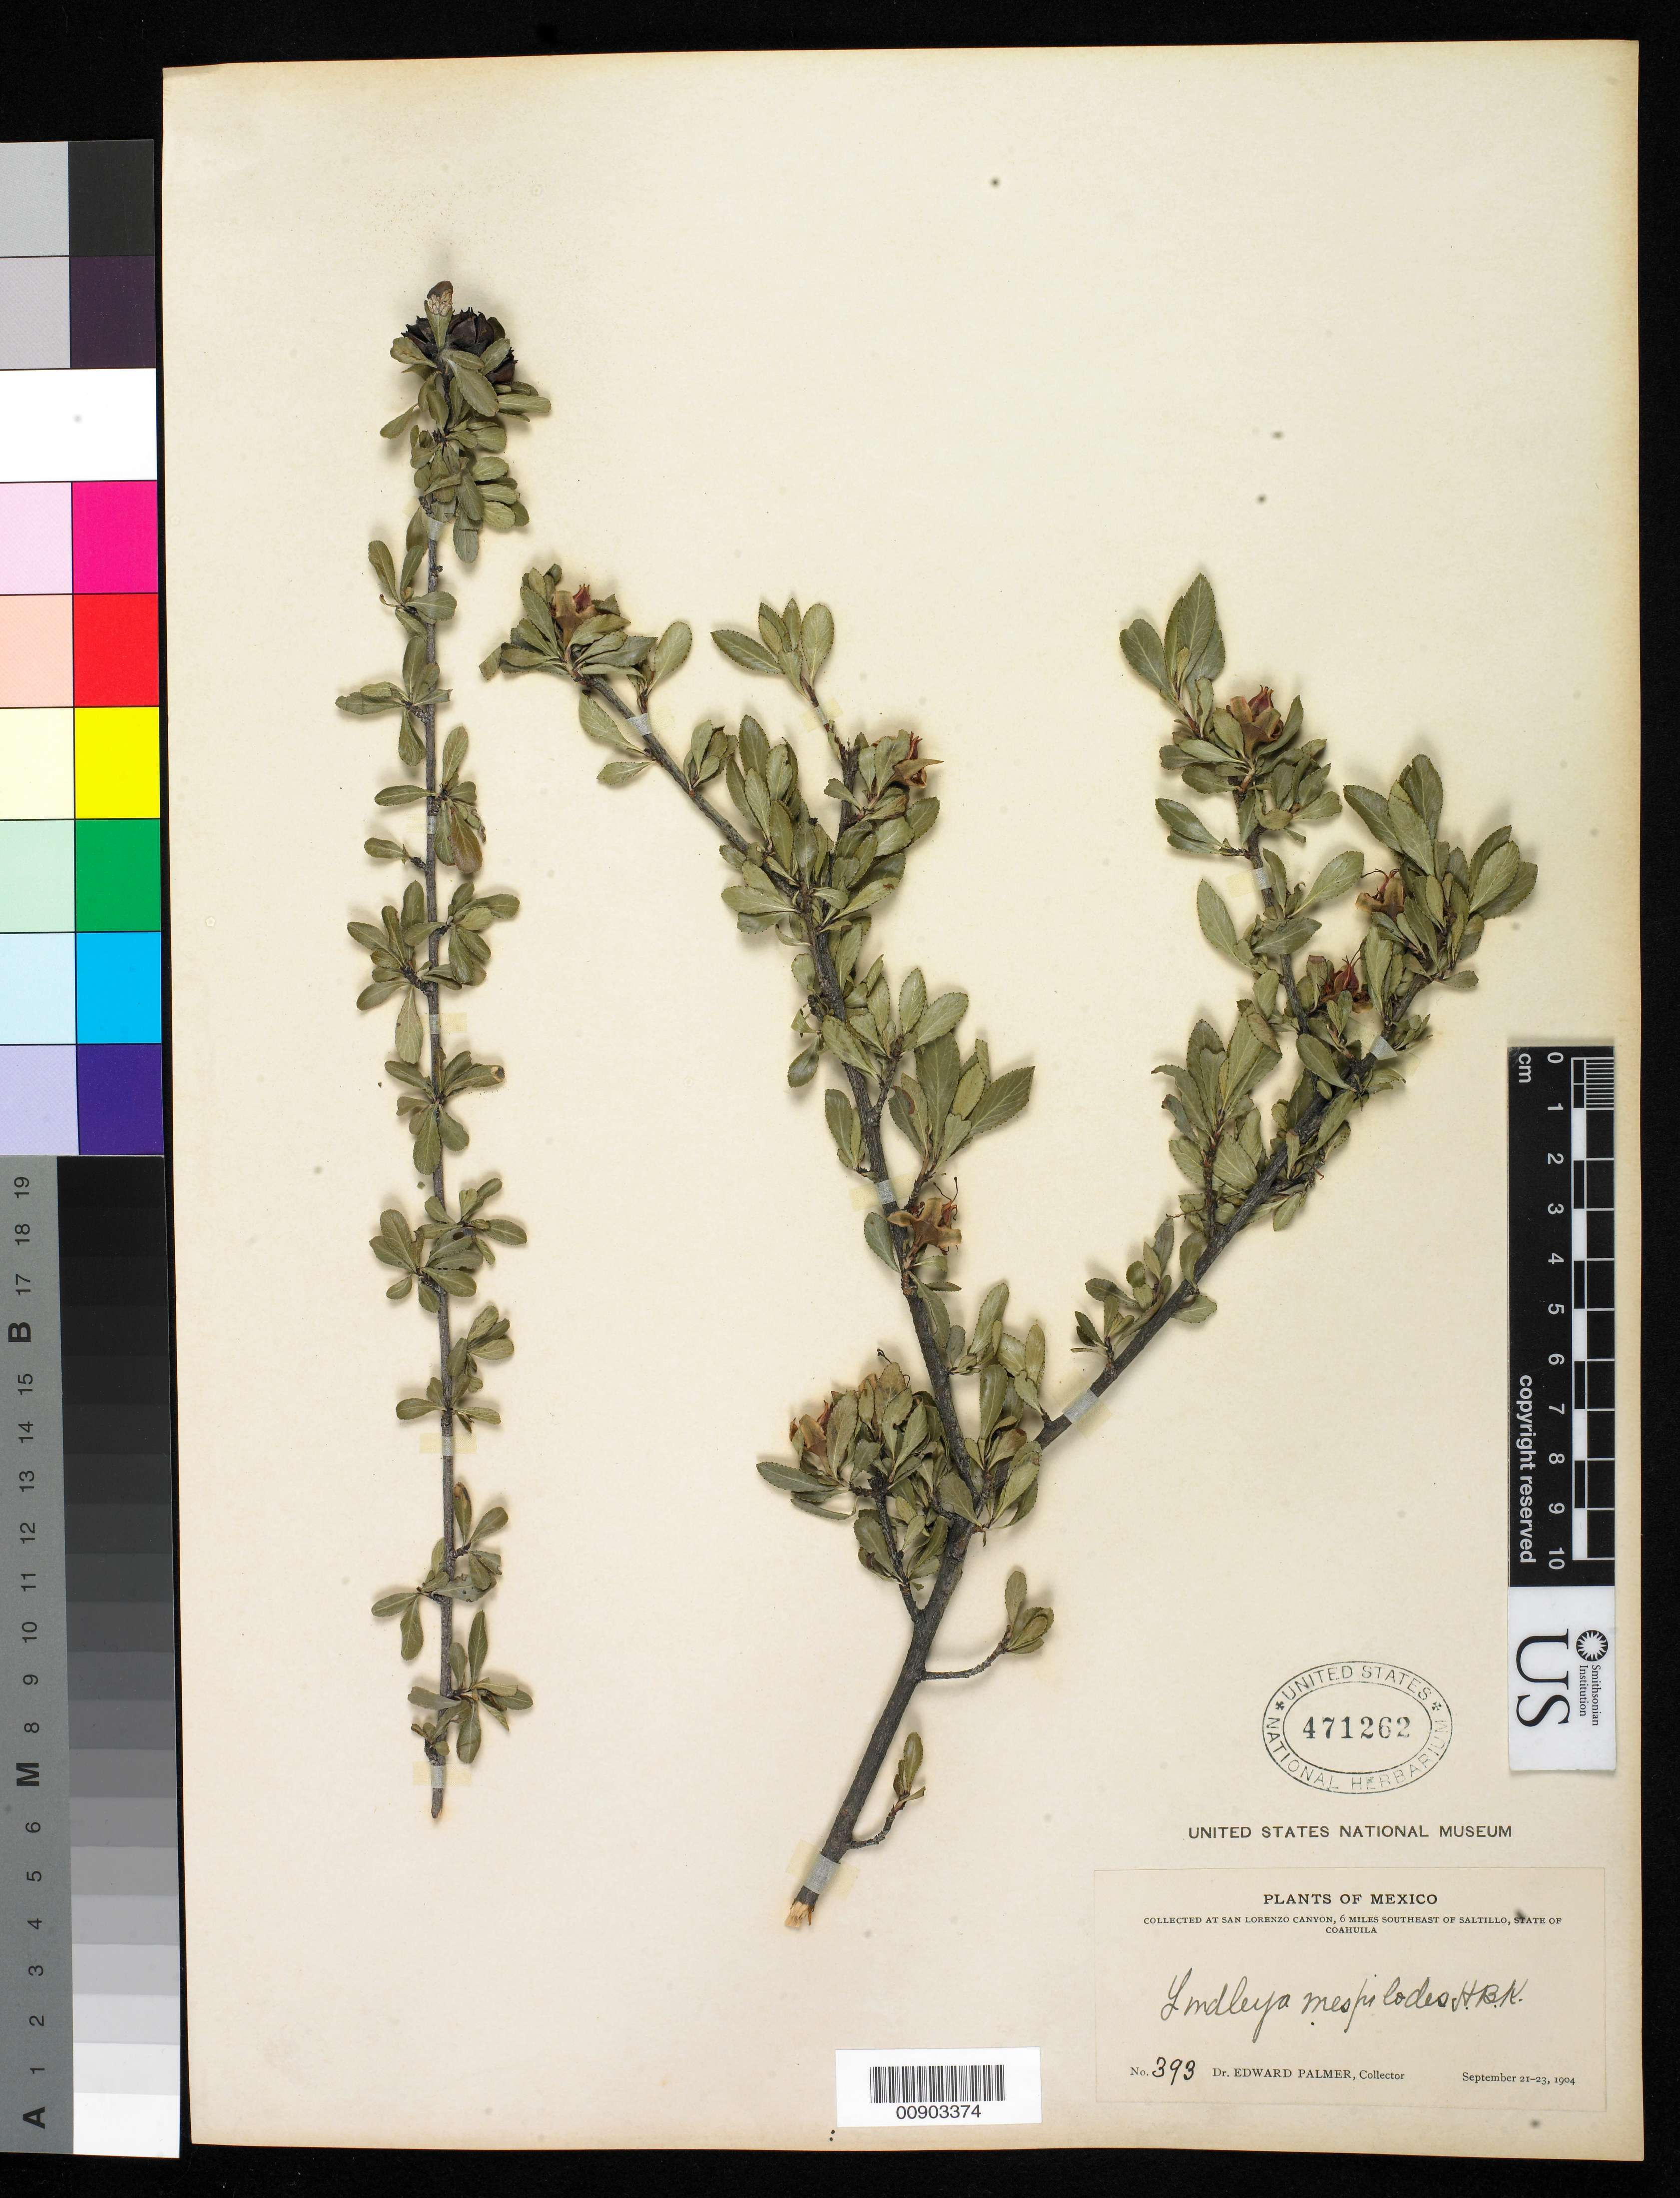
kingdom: Plantae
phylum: Tracheophyta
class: Magnoliopsida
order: Rosales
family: Rosaceae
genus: Lindleya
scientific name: Lindleya mespiloides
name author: Kunth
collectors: E. Palmer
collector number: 393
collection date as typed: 21 Sep 1904 to 23 Sep 1904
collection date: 1904-09-21/1904-09-23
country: Mexico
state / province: Coahuila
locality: San Lorenzo Canyon, 6 miles southeast of Saltillo, Coahuila.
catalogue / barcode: US 471262